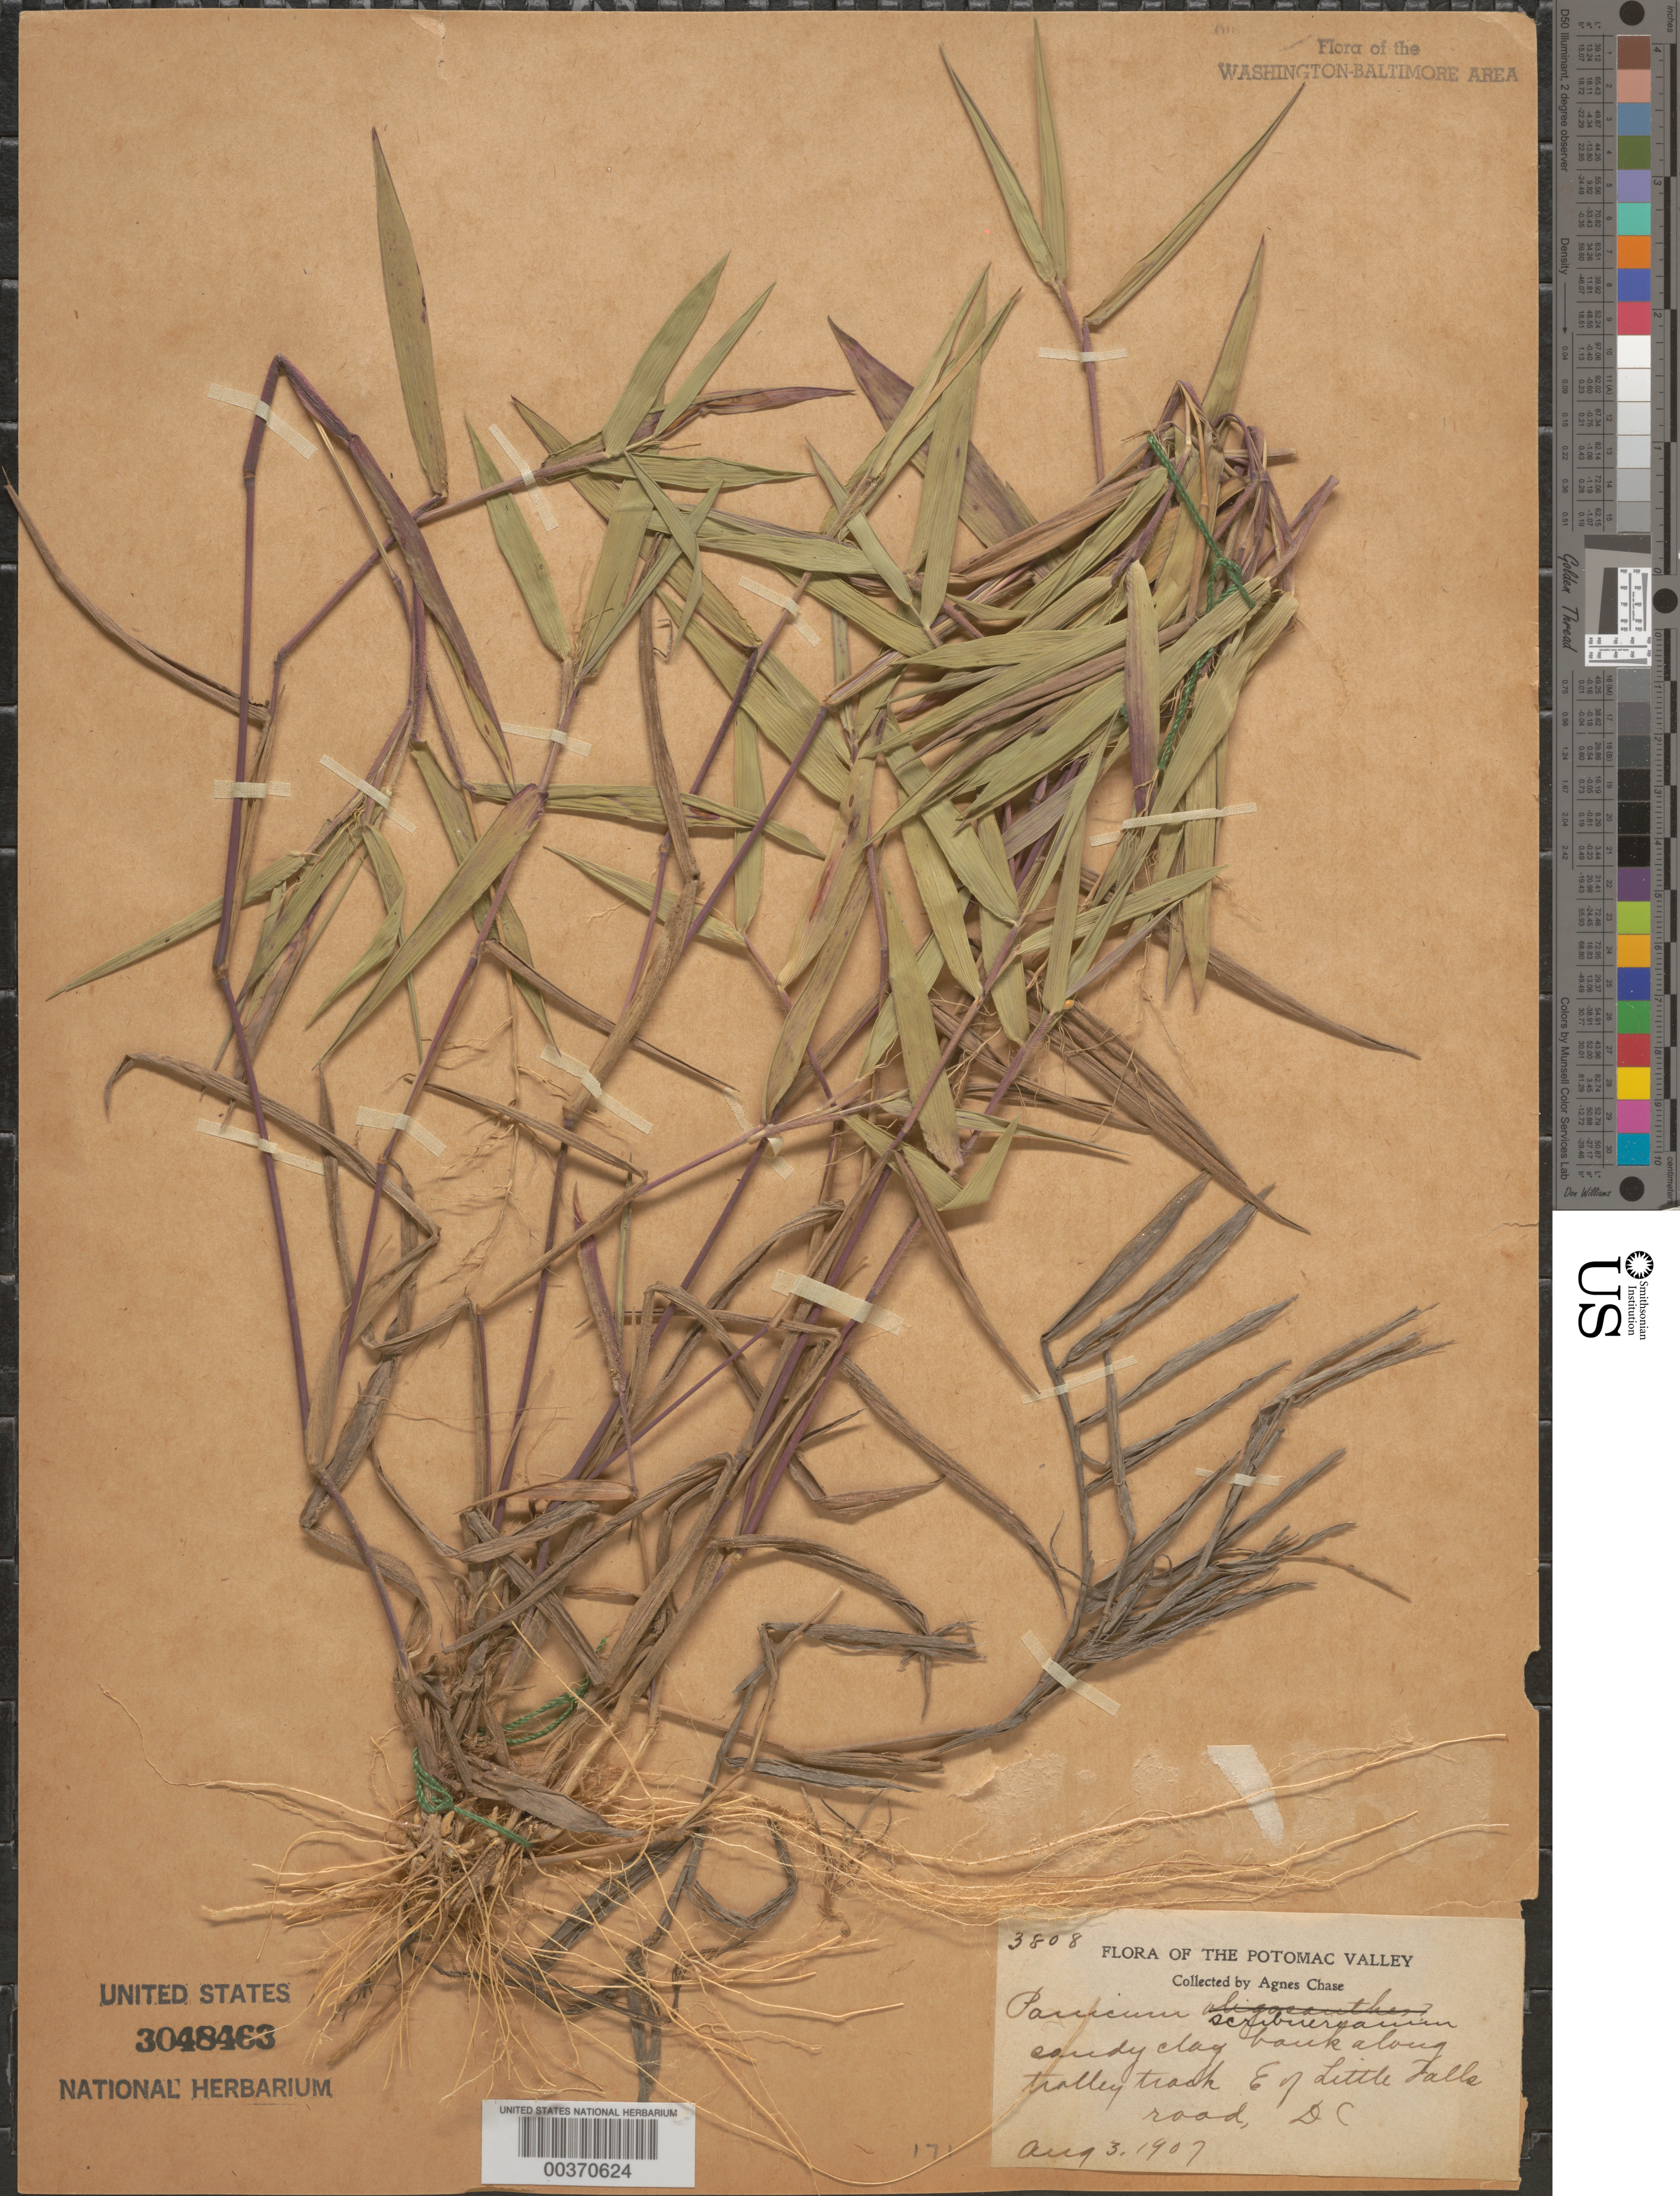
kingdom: Plantae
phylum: Tracheophyta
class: Liliopsida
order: Poales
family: Poaceae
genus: Dichanthelium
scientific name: Dichanthelium oligosanthes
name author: (Schult.) Gould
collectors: A. Chase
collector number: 3808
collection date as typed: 03 Aug 1907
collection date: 1907-08-03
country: United States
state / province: District of Columbia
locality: East of Little Falls road C. and O. Canal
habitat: Sandy clay bank along trolley track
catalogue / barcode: US 3048463